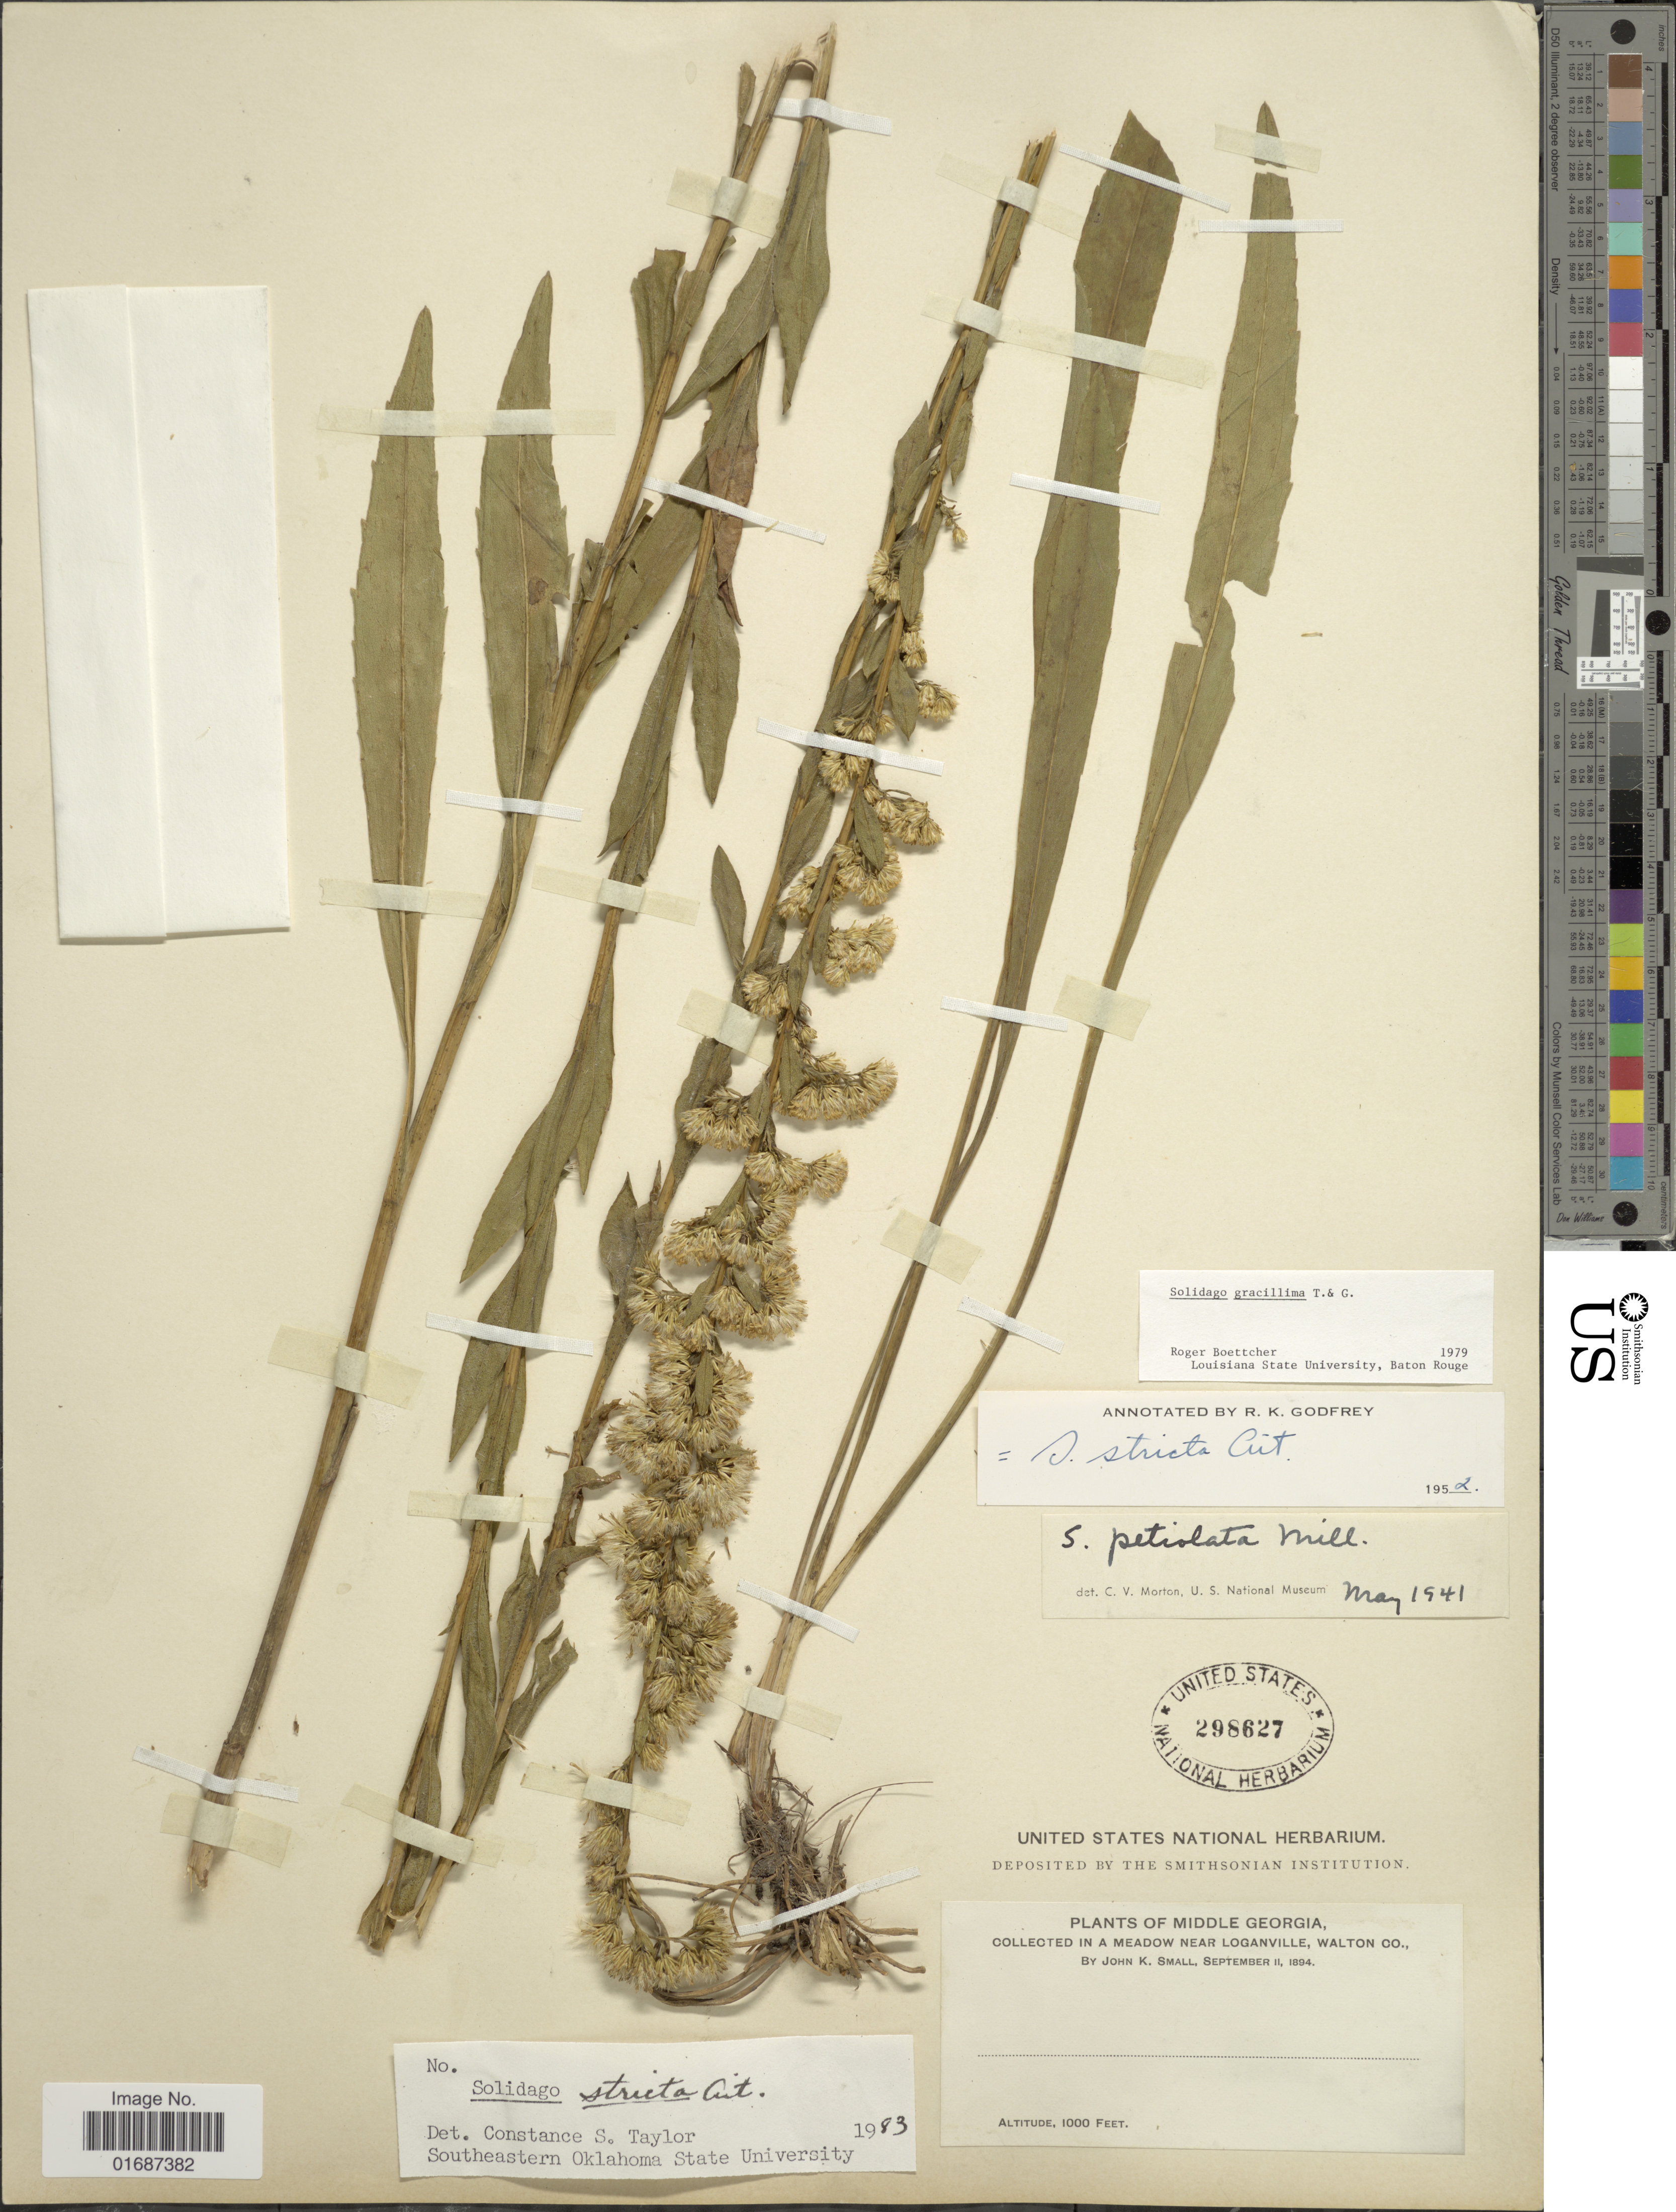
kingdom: Plantae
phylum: Tracheophyta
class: Magnoliopsida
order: Asterales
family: Asteraceae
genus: Solidago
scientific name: Solidago gracillima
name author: Torr. & A. Gray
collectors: J. K. Small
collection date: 1894-09-11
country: United States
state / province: Georgia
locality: Middle Georgia, in a meadow near Loganville, Walton Co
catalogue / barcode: US 298627